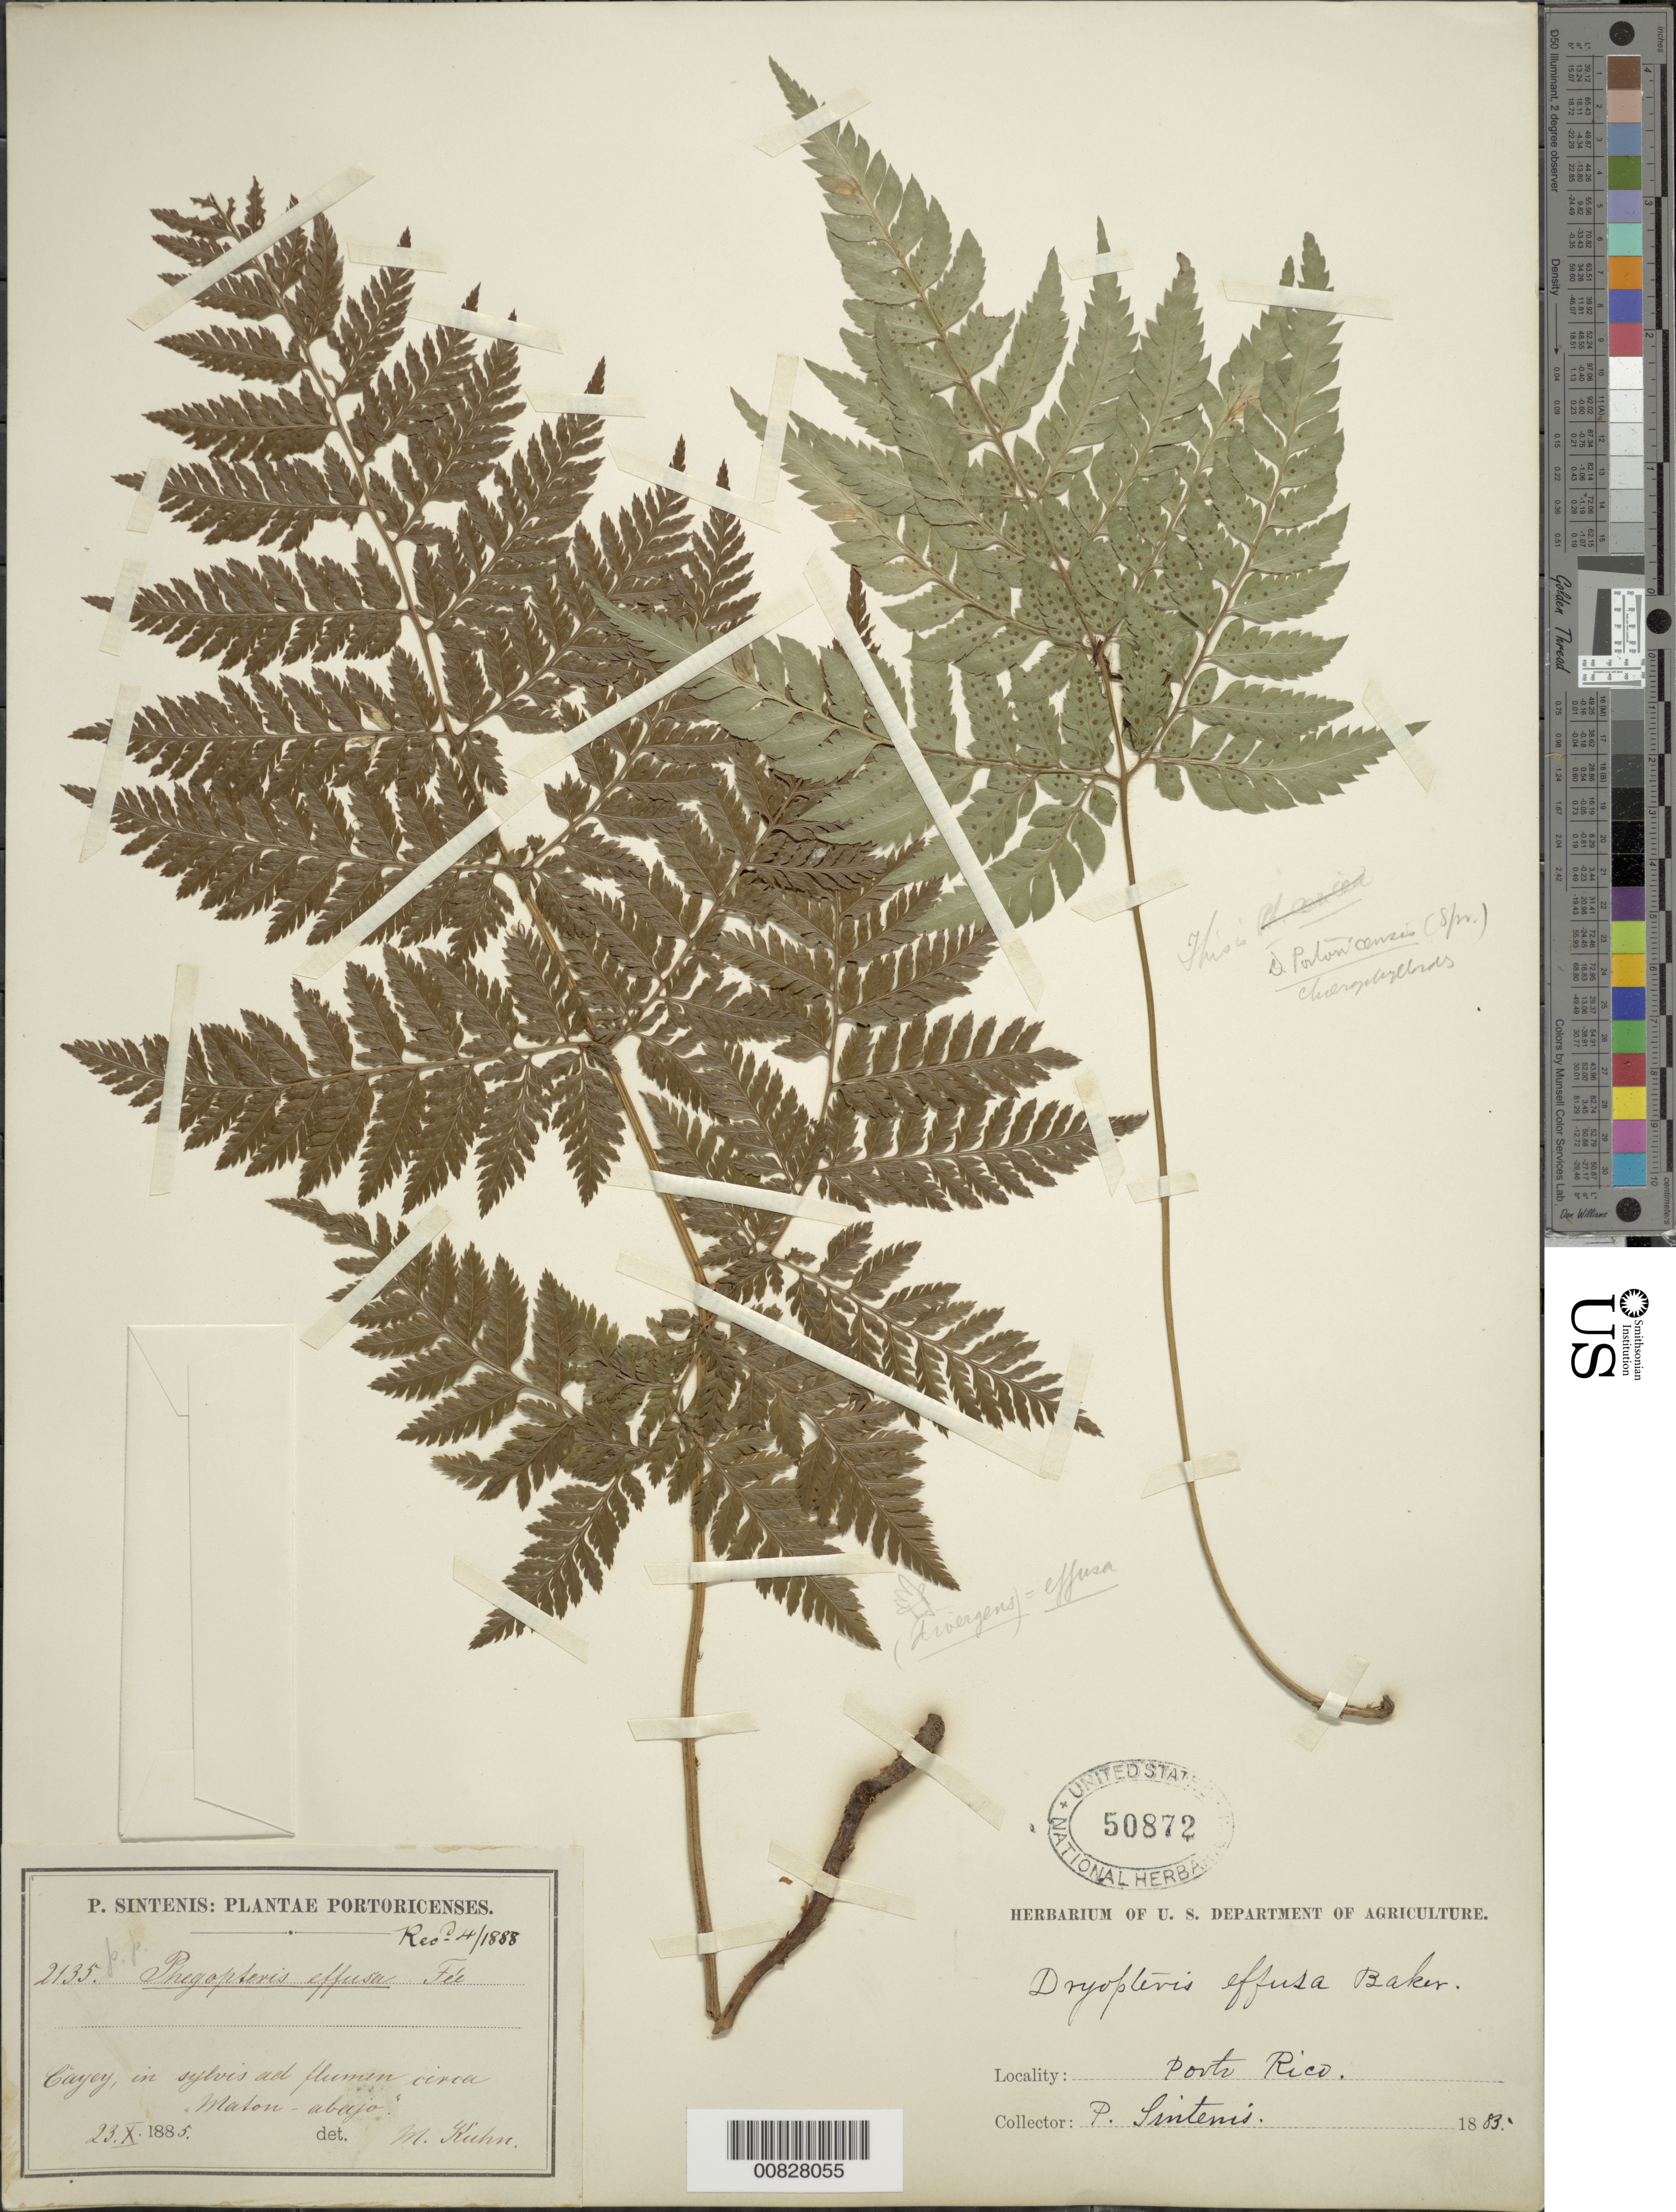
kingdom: Plantae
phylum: Tracheophyta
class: Polypodiopsida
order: Polypodiales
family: Dryopteridaceae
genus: Parapolystichum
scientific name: Parapolystichum effusum var. effusum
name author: (Sw.) Ching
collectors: P. Sintenis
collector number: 2135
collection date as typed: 23 Oct 1885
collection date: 1885-10-23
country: Puerto Rico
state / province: Cayey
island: Puerto Rico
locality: Cayey, cerca "Maton-abajo"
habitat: In sylvis ad flumen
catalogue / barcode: US 50872